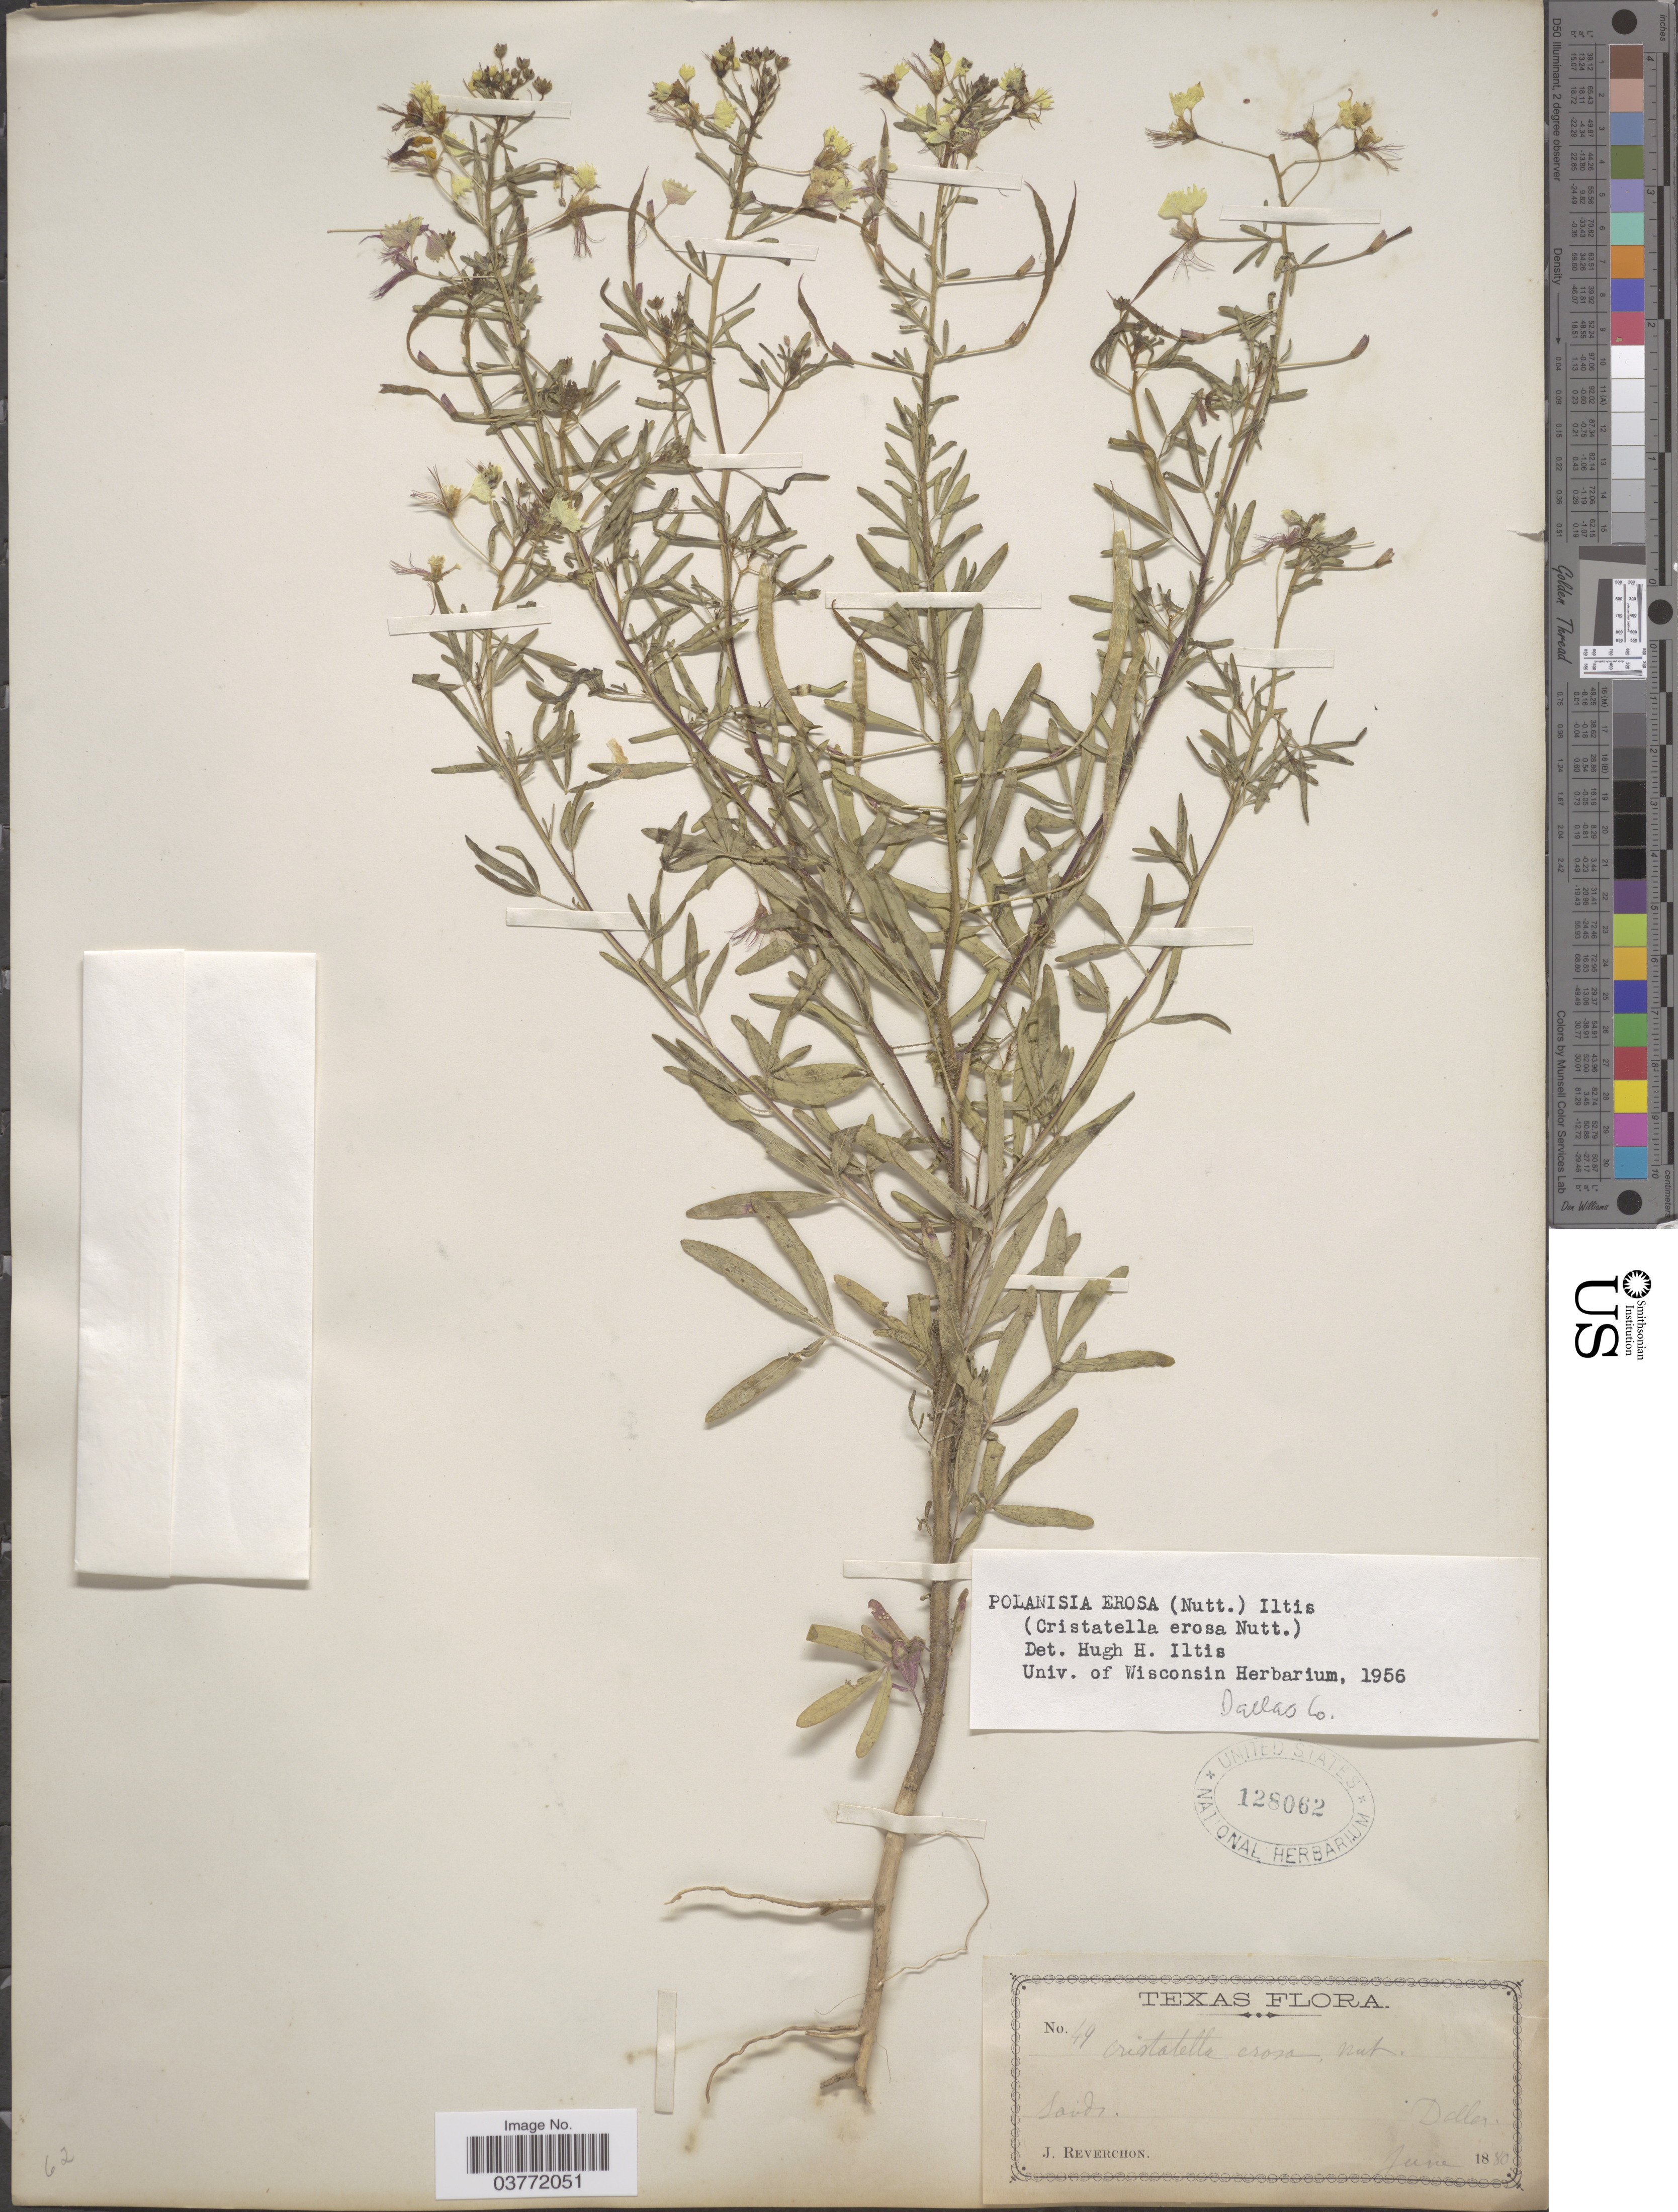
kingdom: Plantae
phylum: Tracheophyta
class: Magnoliopsida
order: Brassicales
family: Cleomaceae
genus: Polanisia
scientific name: Polanisia erosa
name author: (Nutt.) Iltis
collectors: J. Reverchon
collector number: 49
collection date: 1880-06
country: United States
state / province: Texas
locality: Sands. Dallas.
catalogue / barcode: US 128062